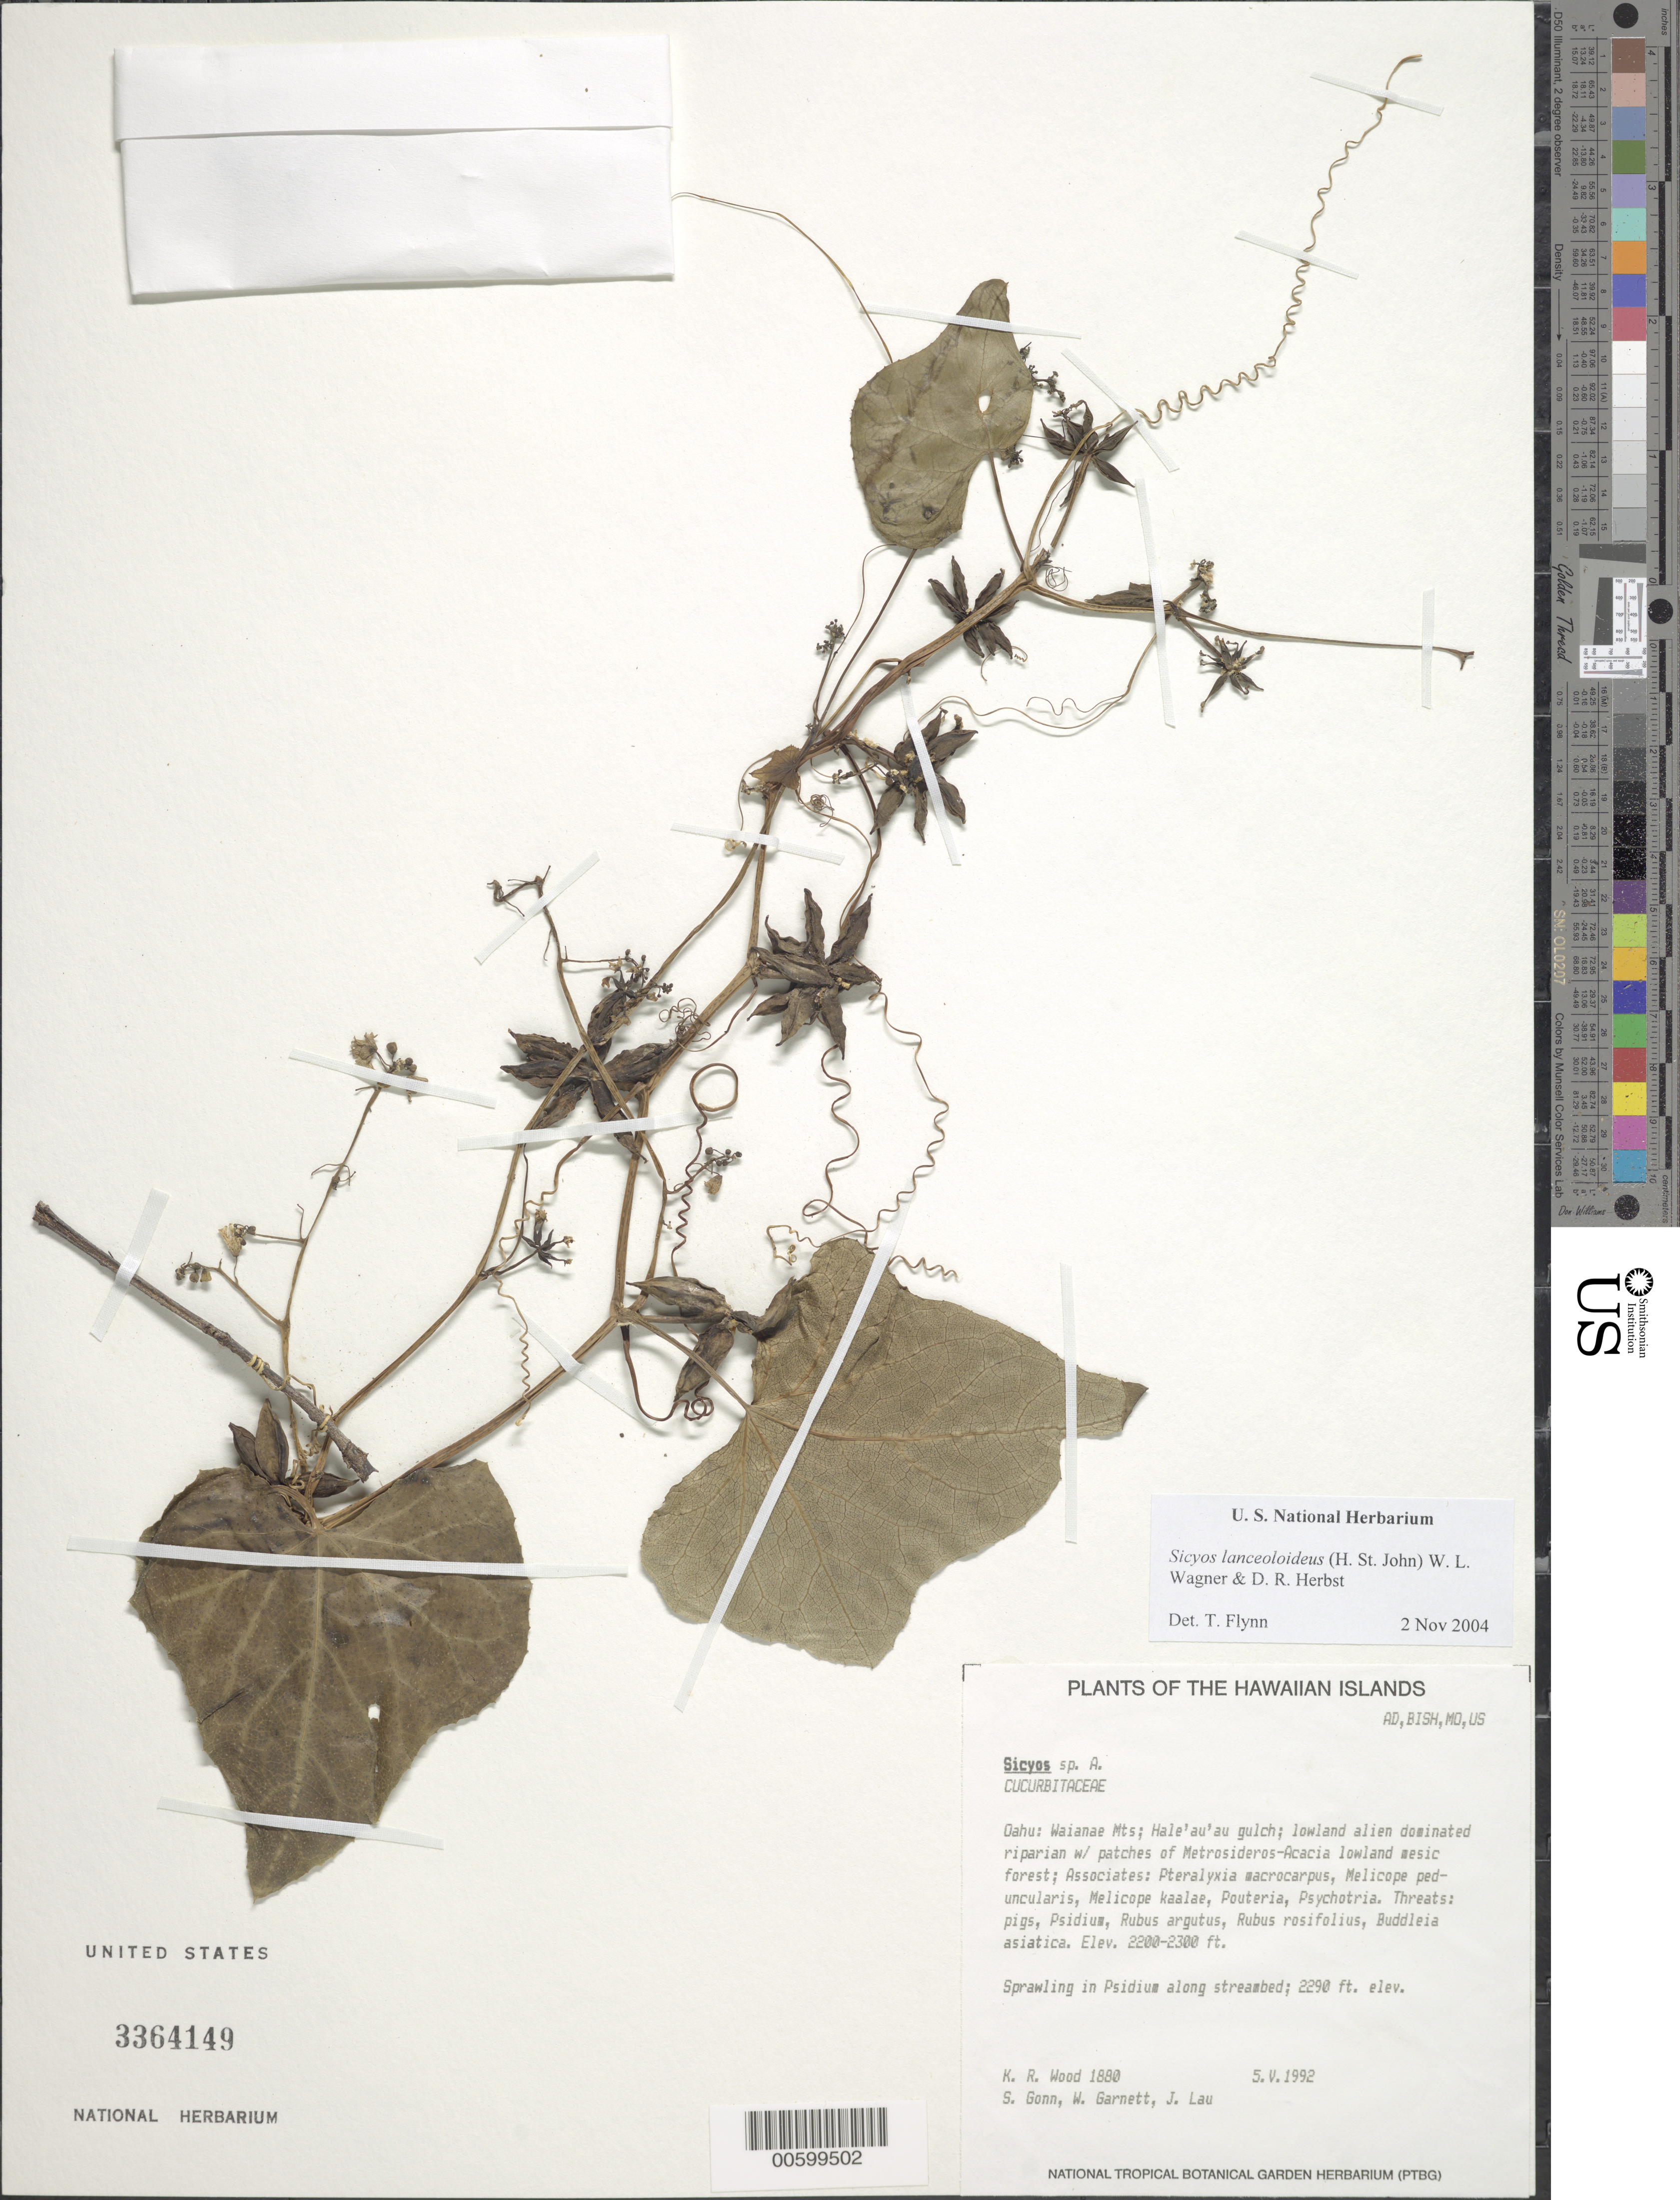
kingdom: Plantae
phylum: Tracheophyta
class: Magnoliopsida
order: Cucurbitales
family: Cucurbitaceae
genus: Sicyos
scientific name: Sicyos lanceoloideus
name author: (H. St. John) W.L. Wagner & D.R. Herbst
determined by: Flynn, T. W.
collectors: K. R. Wood, S. Gonn, W. Garnett & J. Lau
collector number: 1880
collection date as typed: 5 May 1992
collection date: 1992-05-05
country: United States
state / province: Hawaii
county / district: Honolulu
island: Oahu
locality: Waianae Mts.; Hale'au'au Gulch.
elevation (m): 670.56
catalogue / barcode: US 3364149